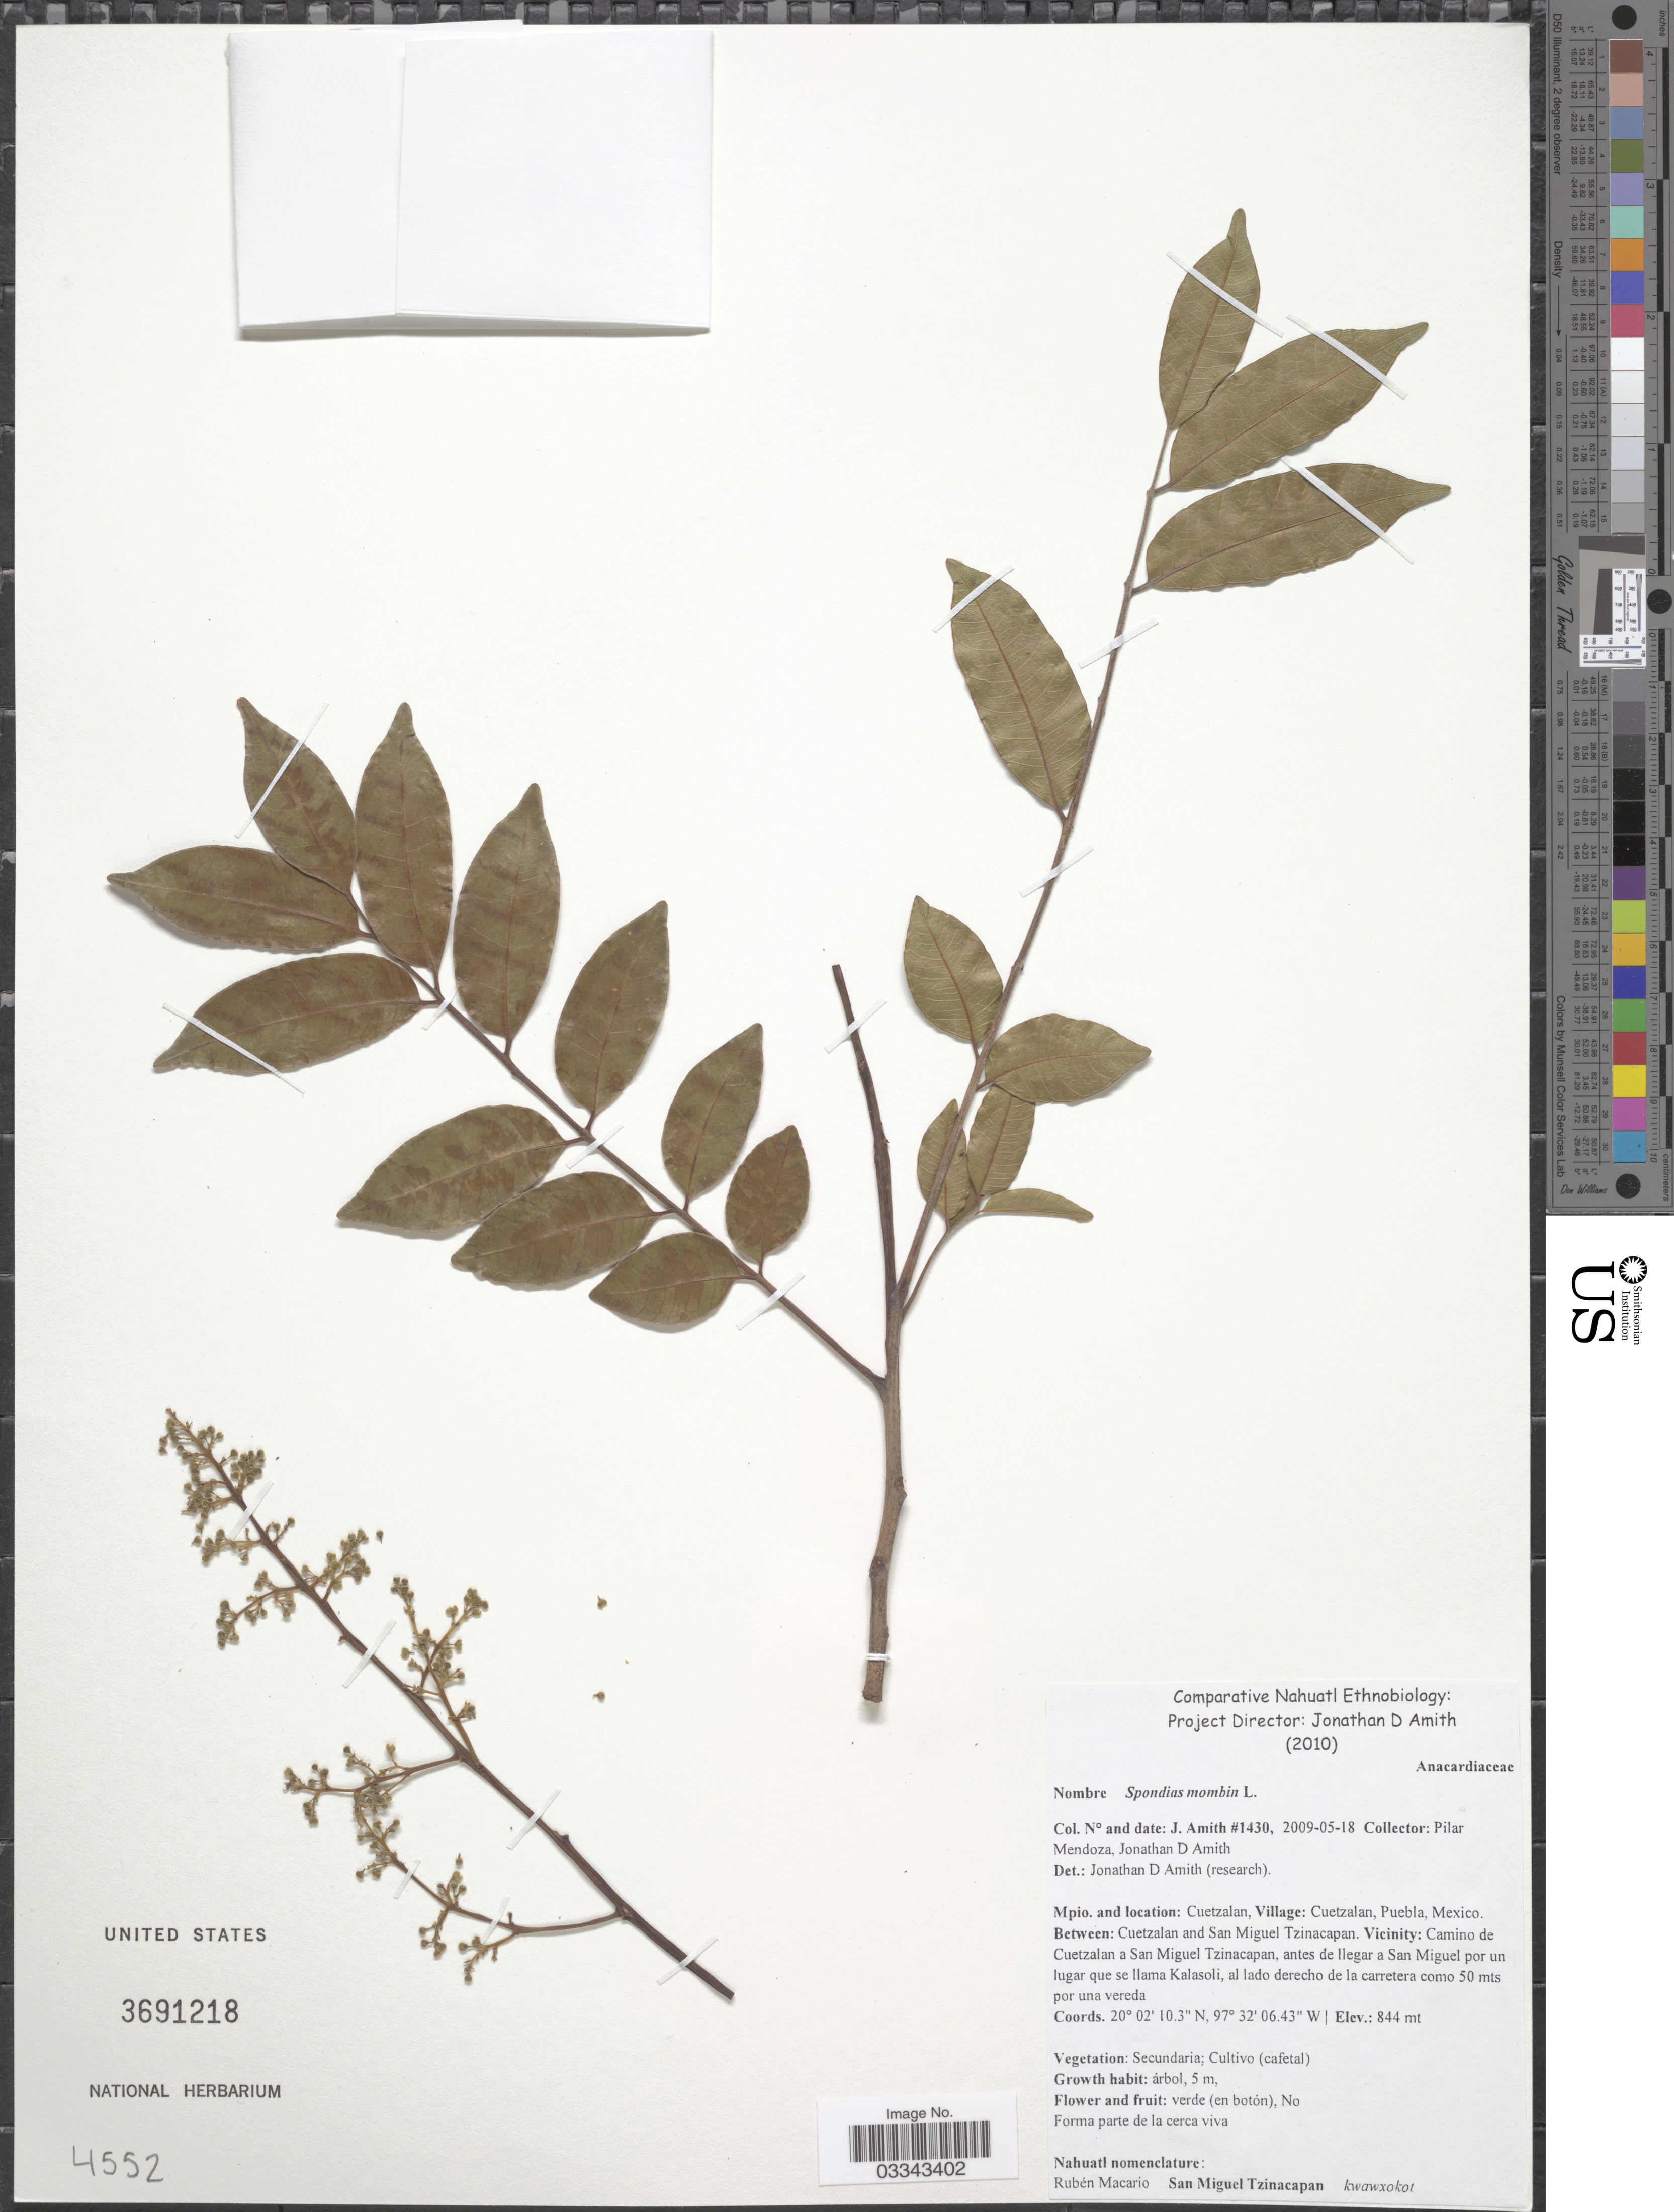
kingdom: Plantae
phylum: Tracheophyta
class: Magnoliopsida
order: Sapindales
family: Anacardiaceae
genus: Spondias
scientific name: Spondias mombin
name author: L.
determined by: Mitchell, John D.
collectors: P. Mendoza & J. D. Amith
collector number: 1430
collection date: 2009-05-18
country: Mexico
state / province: Puebla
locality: Mpio.: Cuetzalan, Village: Cuetzalan. Between: Cuetzalan and San Miguel Tzinacapan. Vicinity: Camino de Cuetzalan a San Miguel Tzinacapan, antes de llegar a San Miguel por un lugar que se llama Kalasoli.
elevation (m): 844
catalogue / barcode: US 3691218